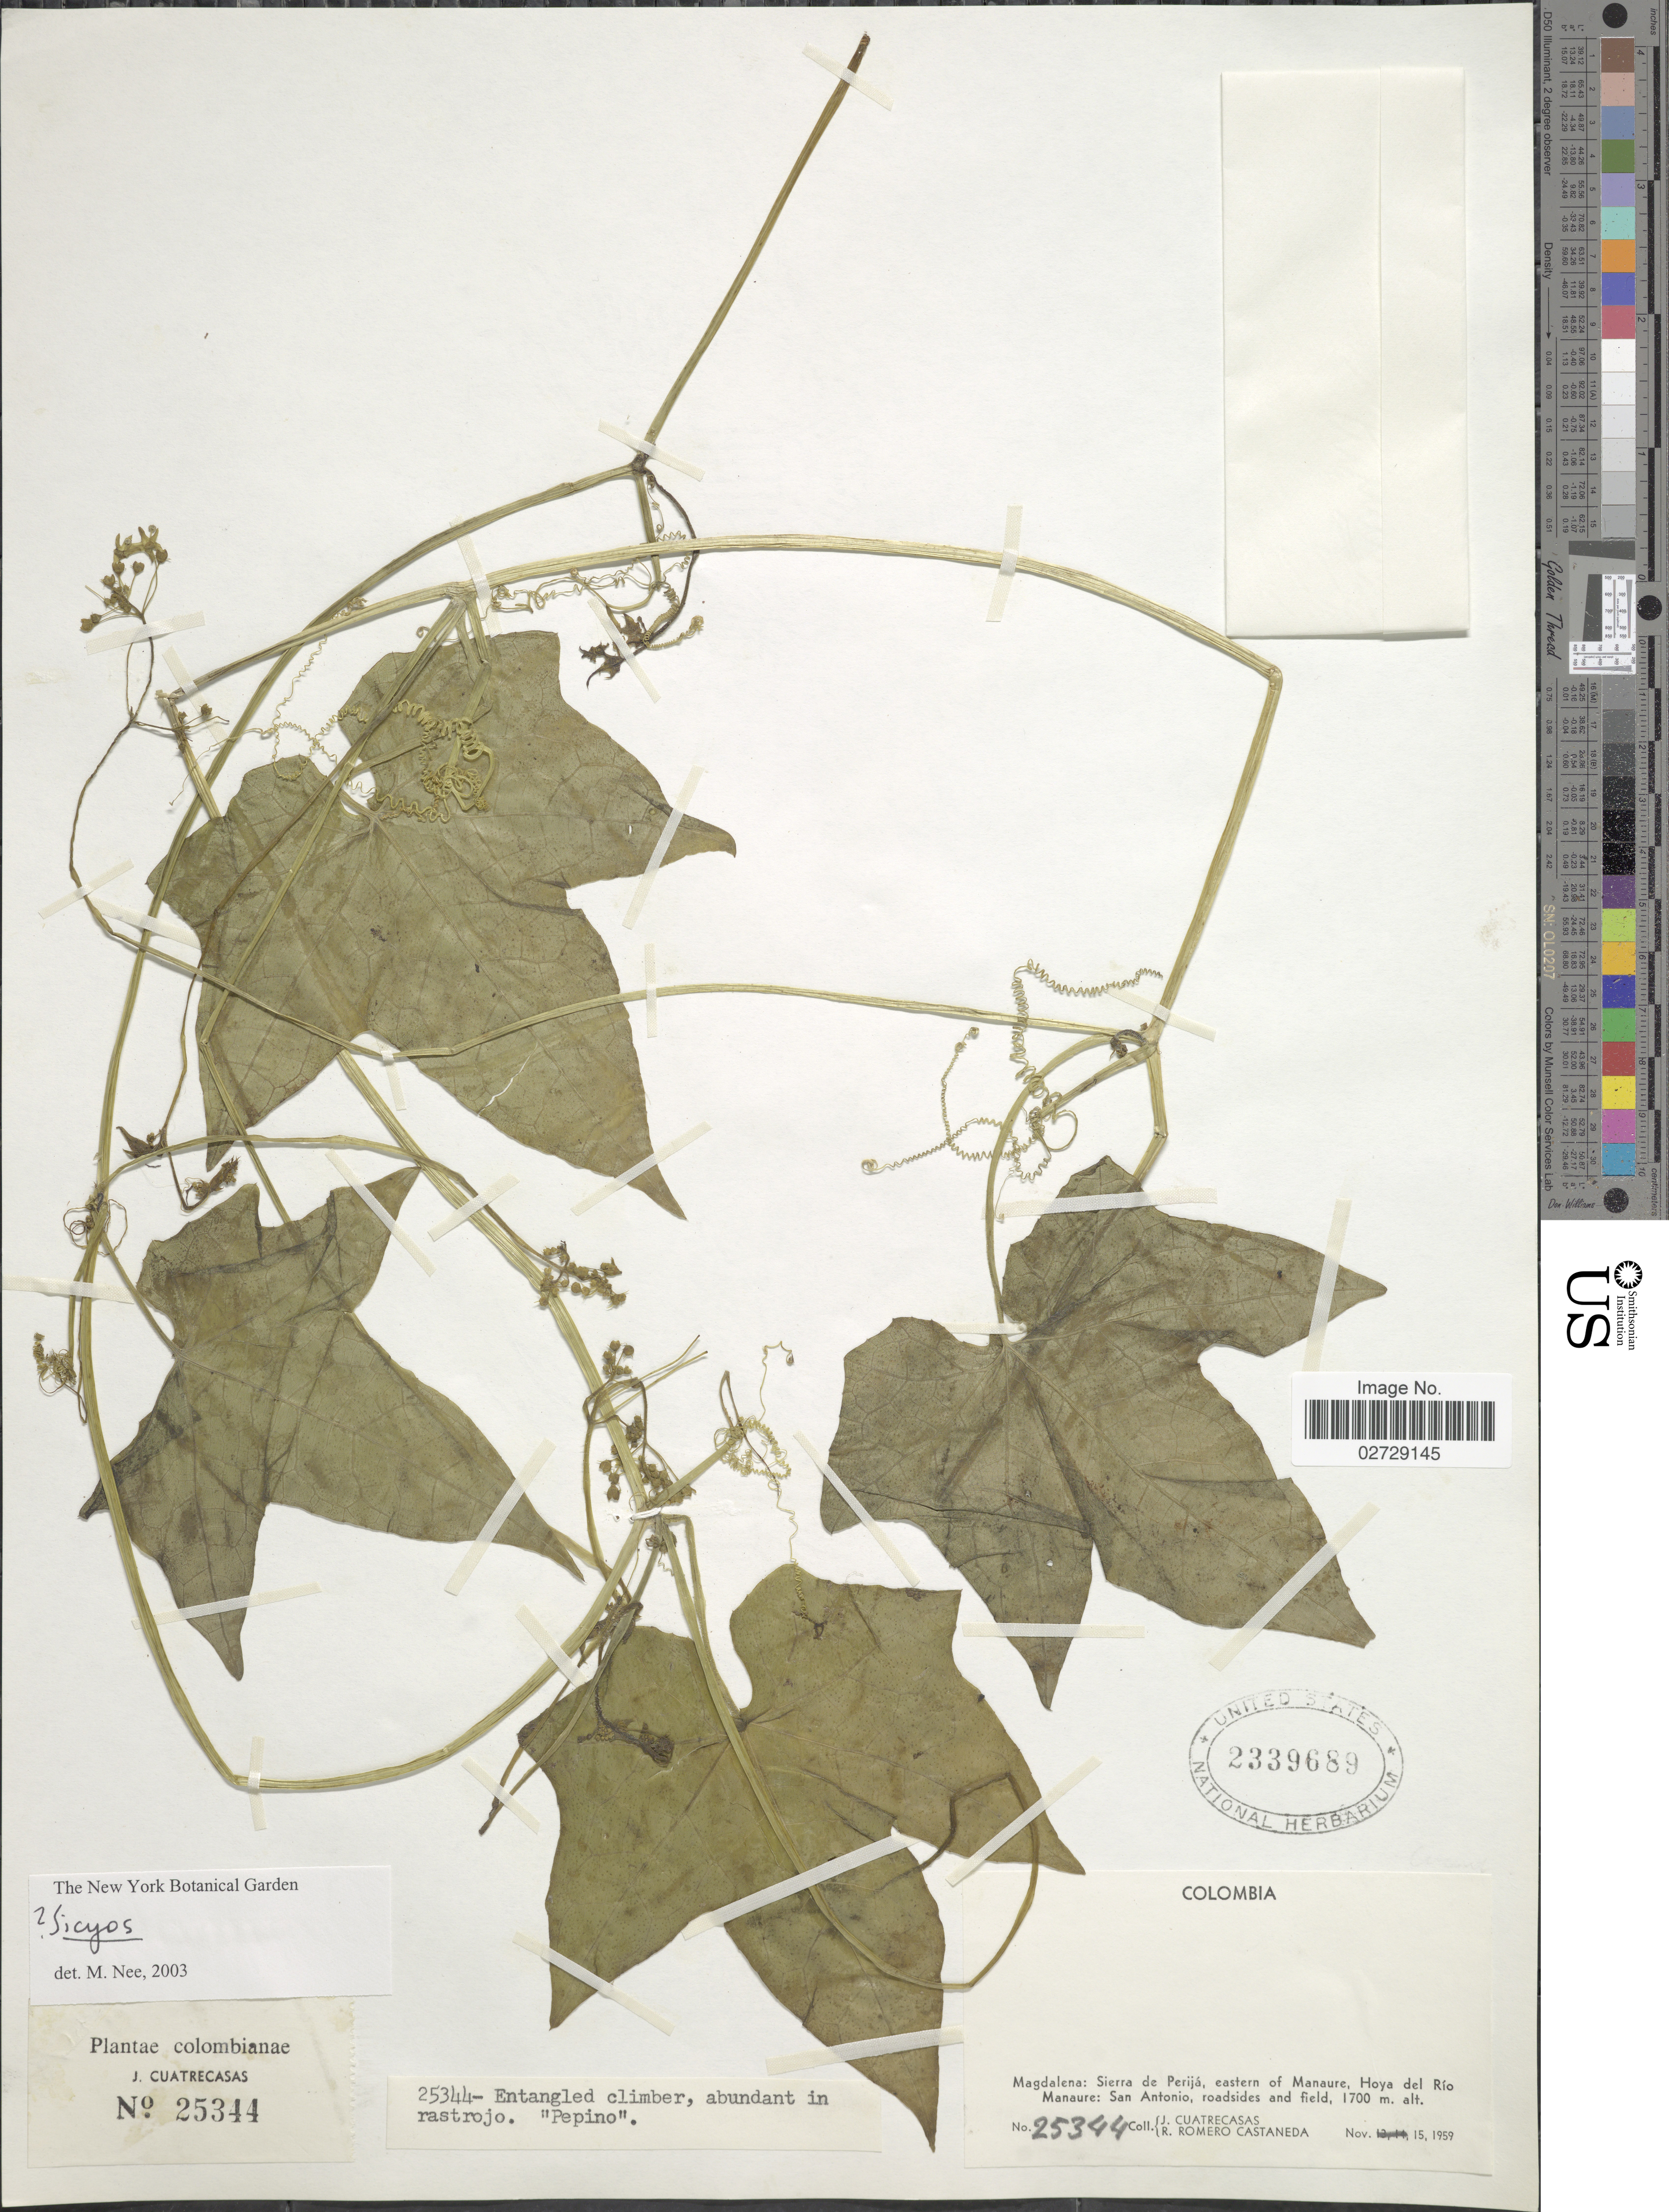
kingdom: Plantae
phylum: Tracheophyta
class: Magnoliopsida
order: Cucurbitales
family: Cucurbitaceae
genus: Sicyos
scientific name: Sicyos sp.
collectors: J. Cuatrecasas & R. Romero Castañeda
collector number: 25344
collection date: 1959-11-15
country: Colombia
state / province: Magdalena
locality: Sierra de Perija, eastern of Manaure, Hoya del Rio Manaure: San Antonio, roadsides and field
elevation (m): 1700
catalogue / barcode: US 2339689